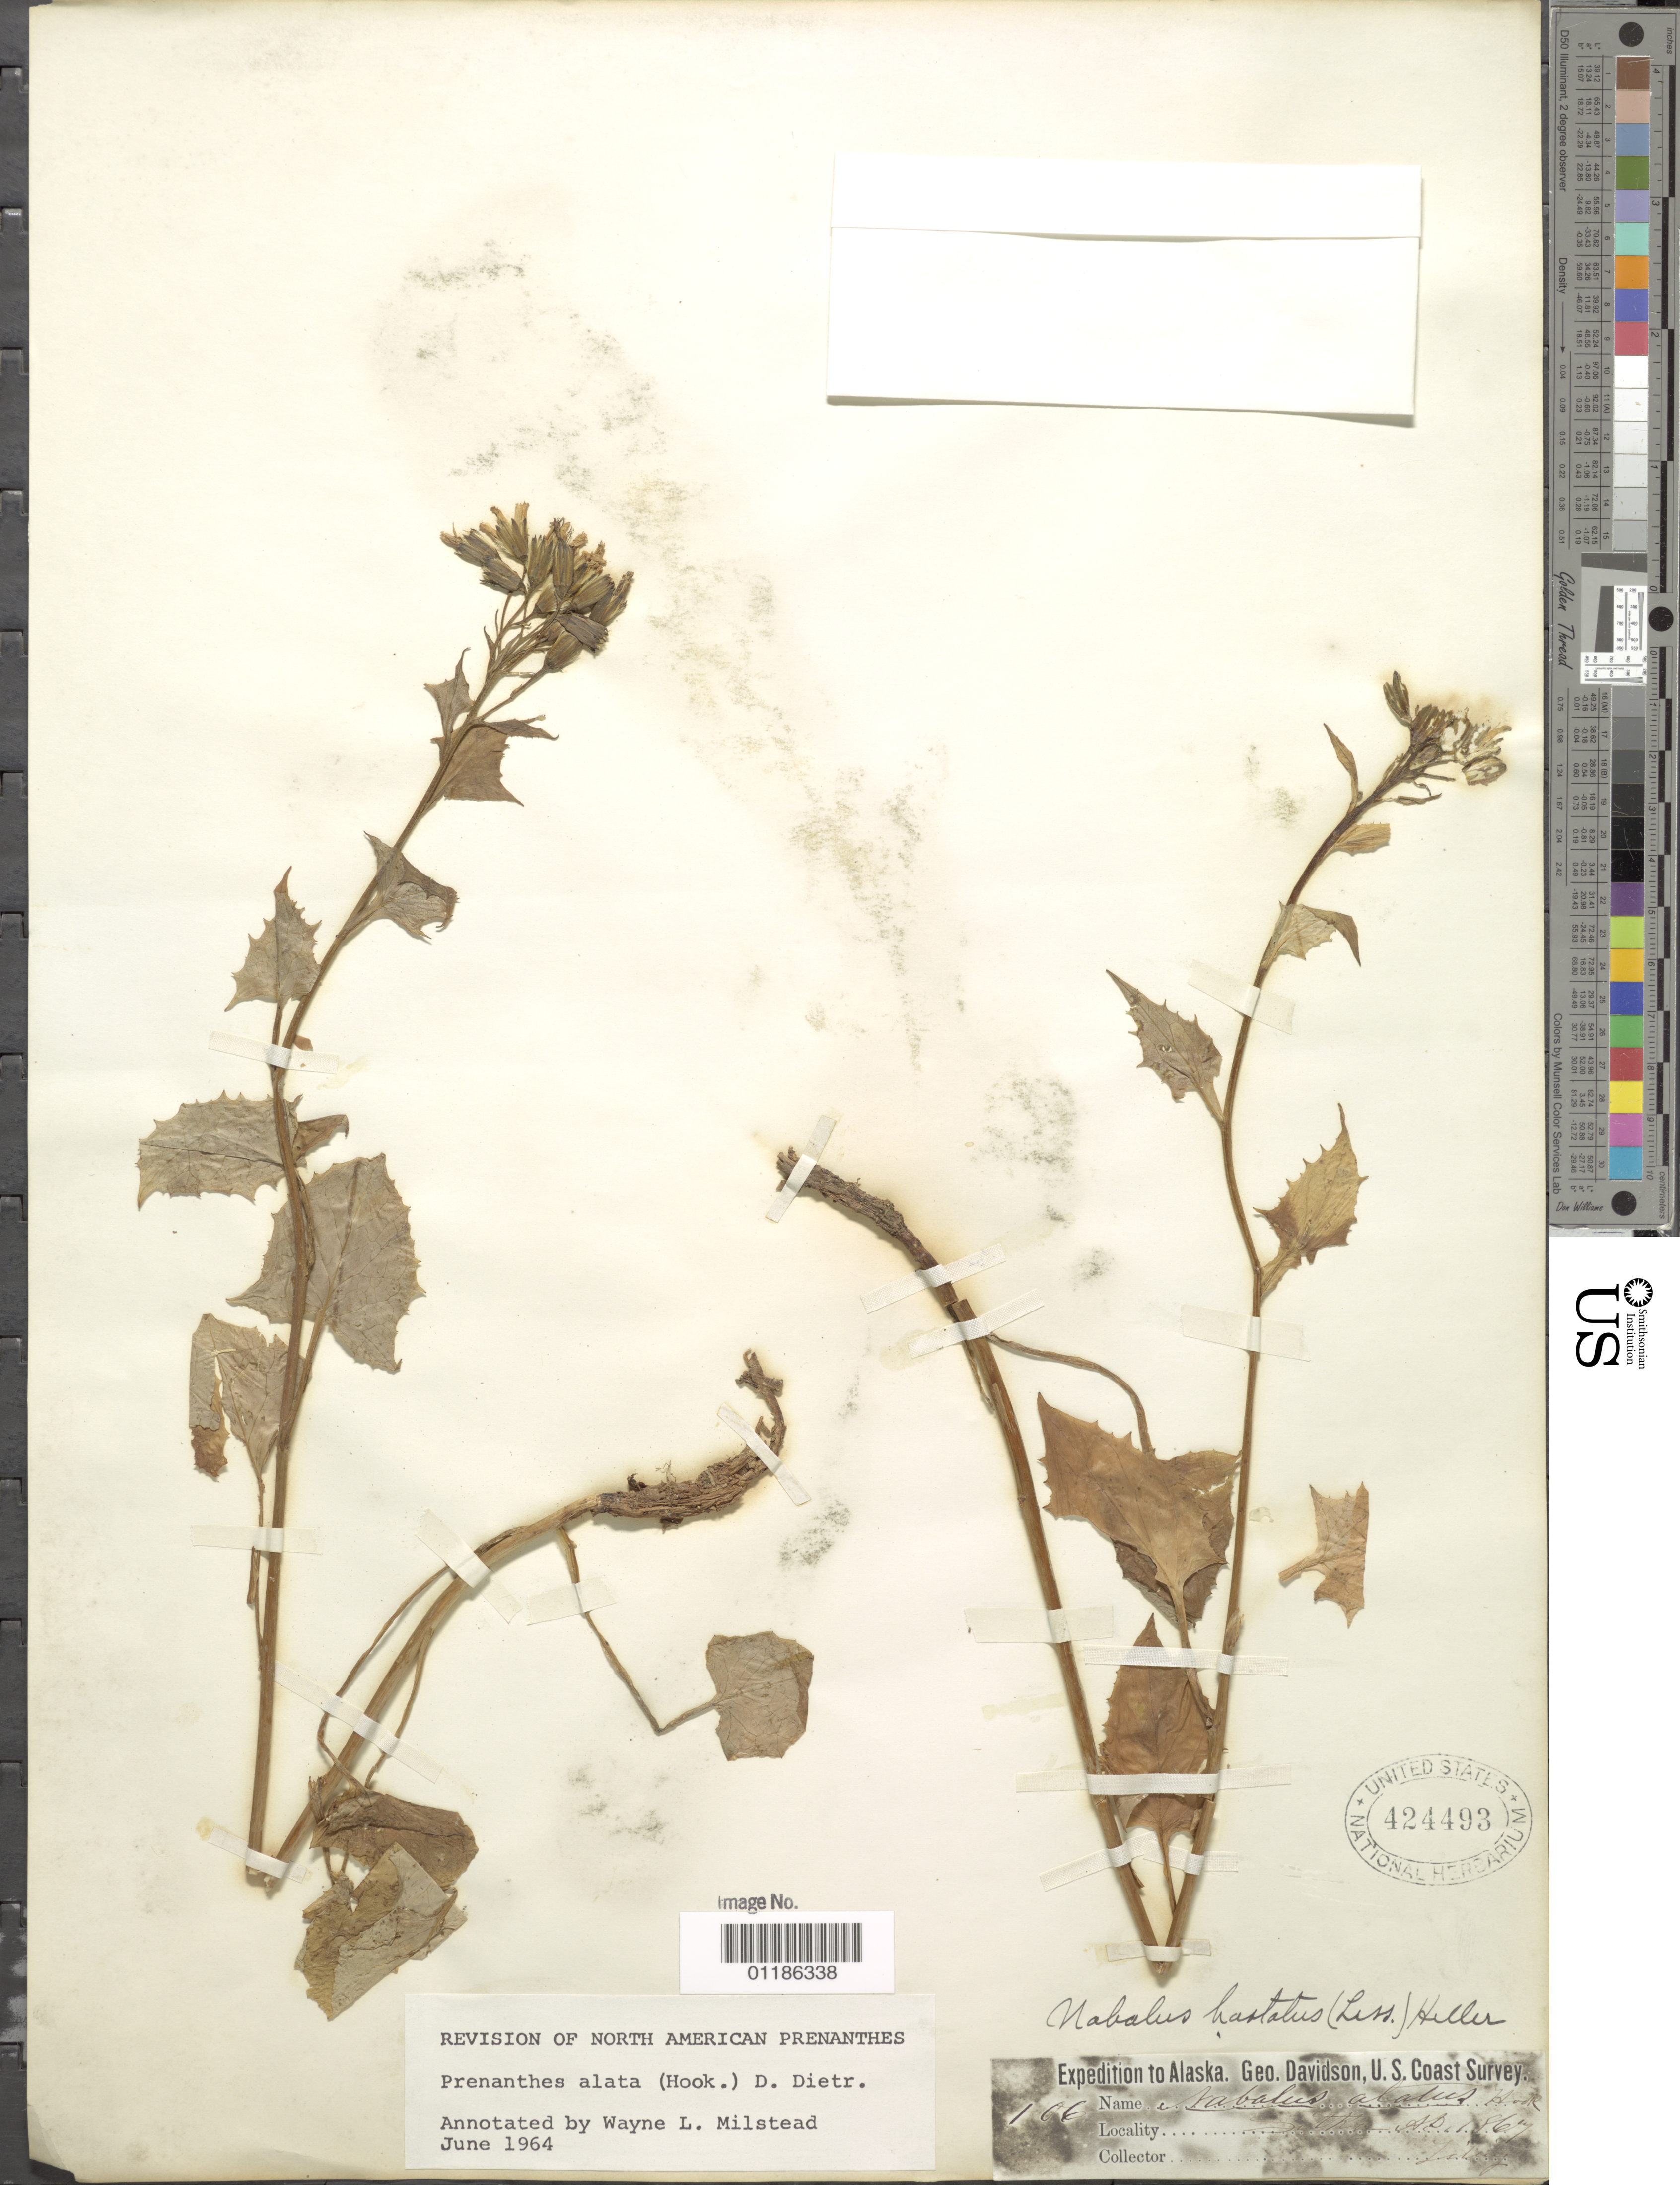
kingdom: Plantae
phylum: Tracheophyta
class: Magnoliopsida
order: Asterales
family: Asteraceae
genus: Nabalus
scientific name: Nabalus alatus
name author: Hook.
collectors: H .S. T. Tiling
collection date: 1867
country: United States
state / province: Alaska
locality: Sitka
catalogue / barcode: US 424493